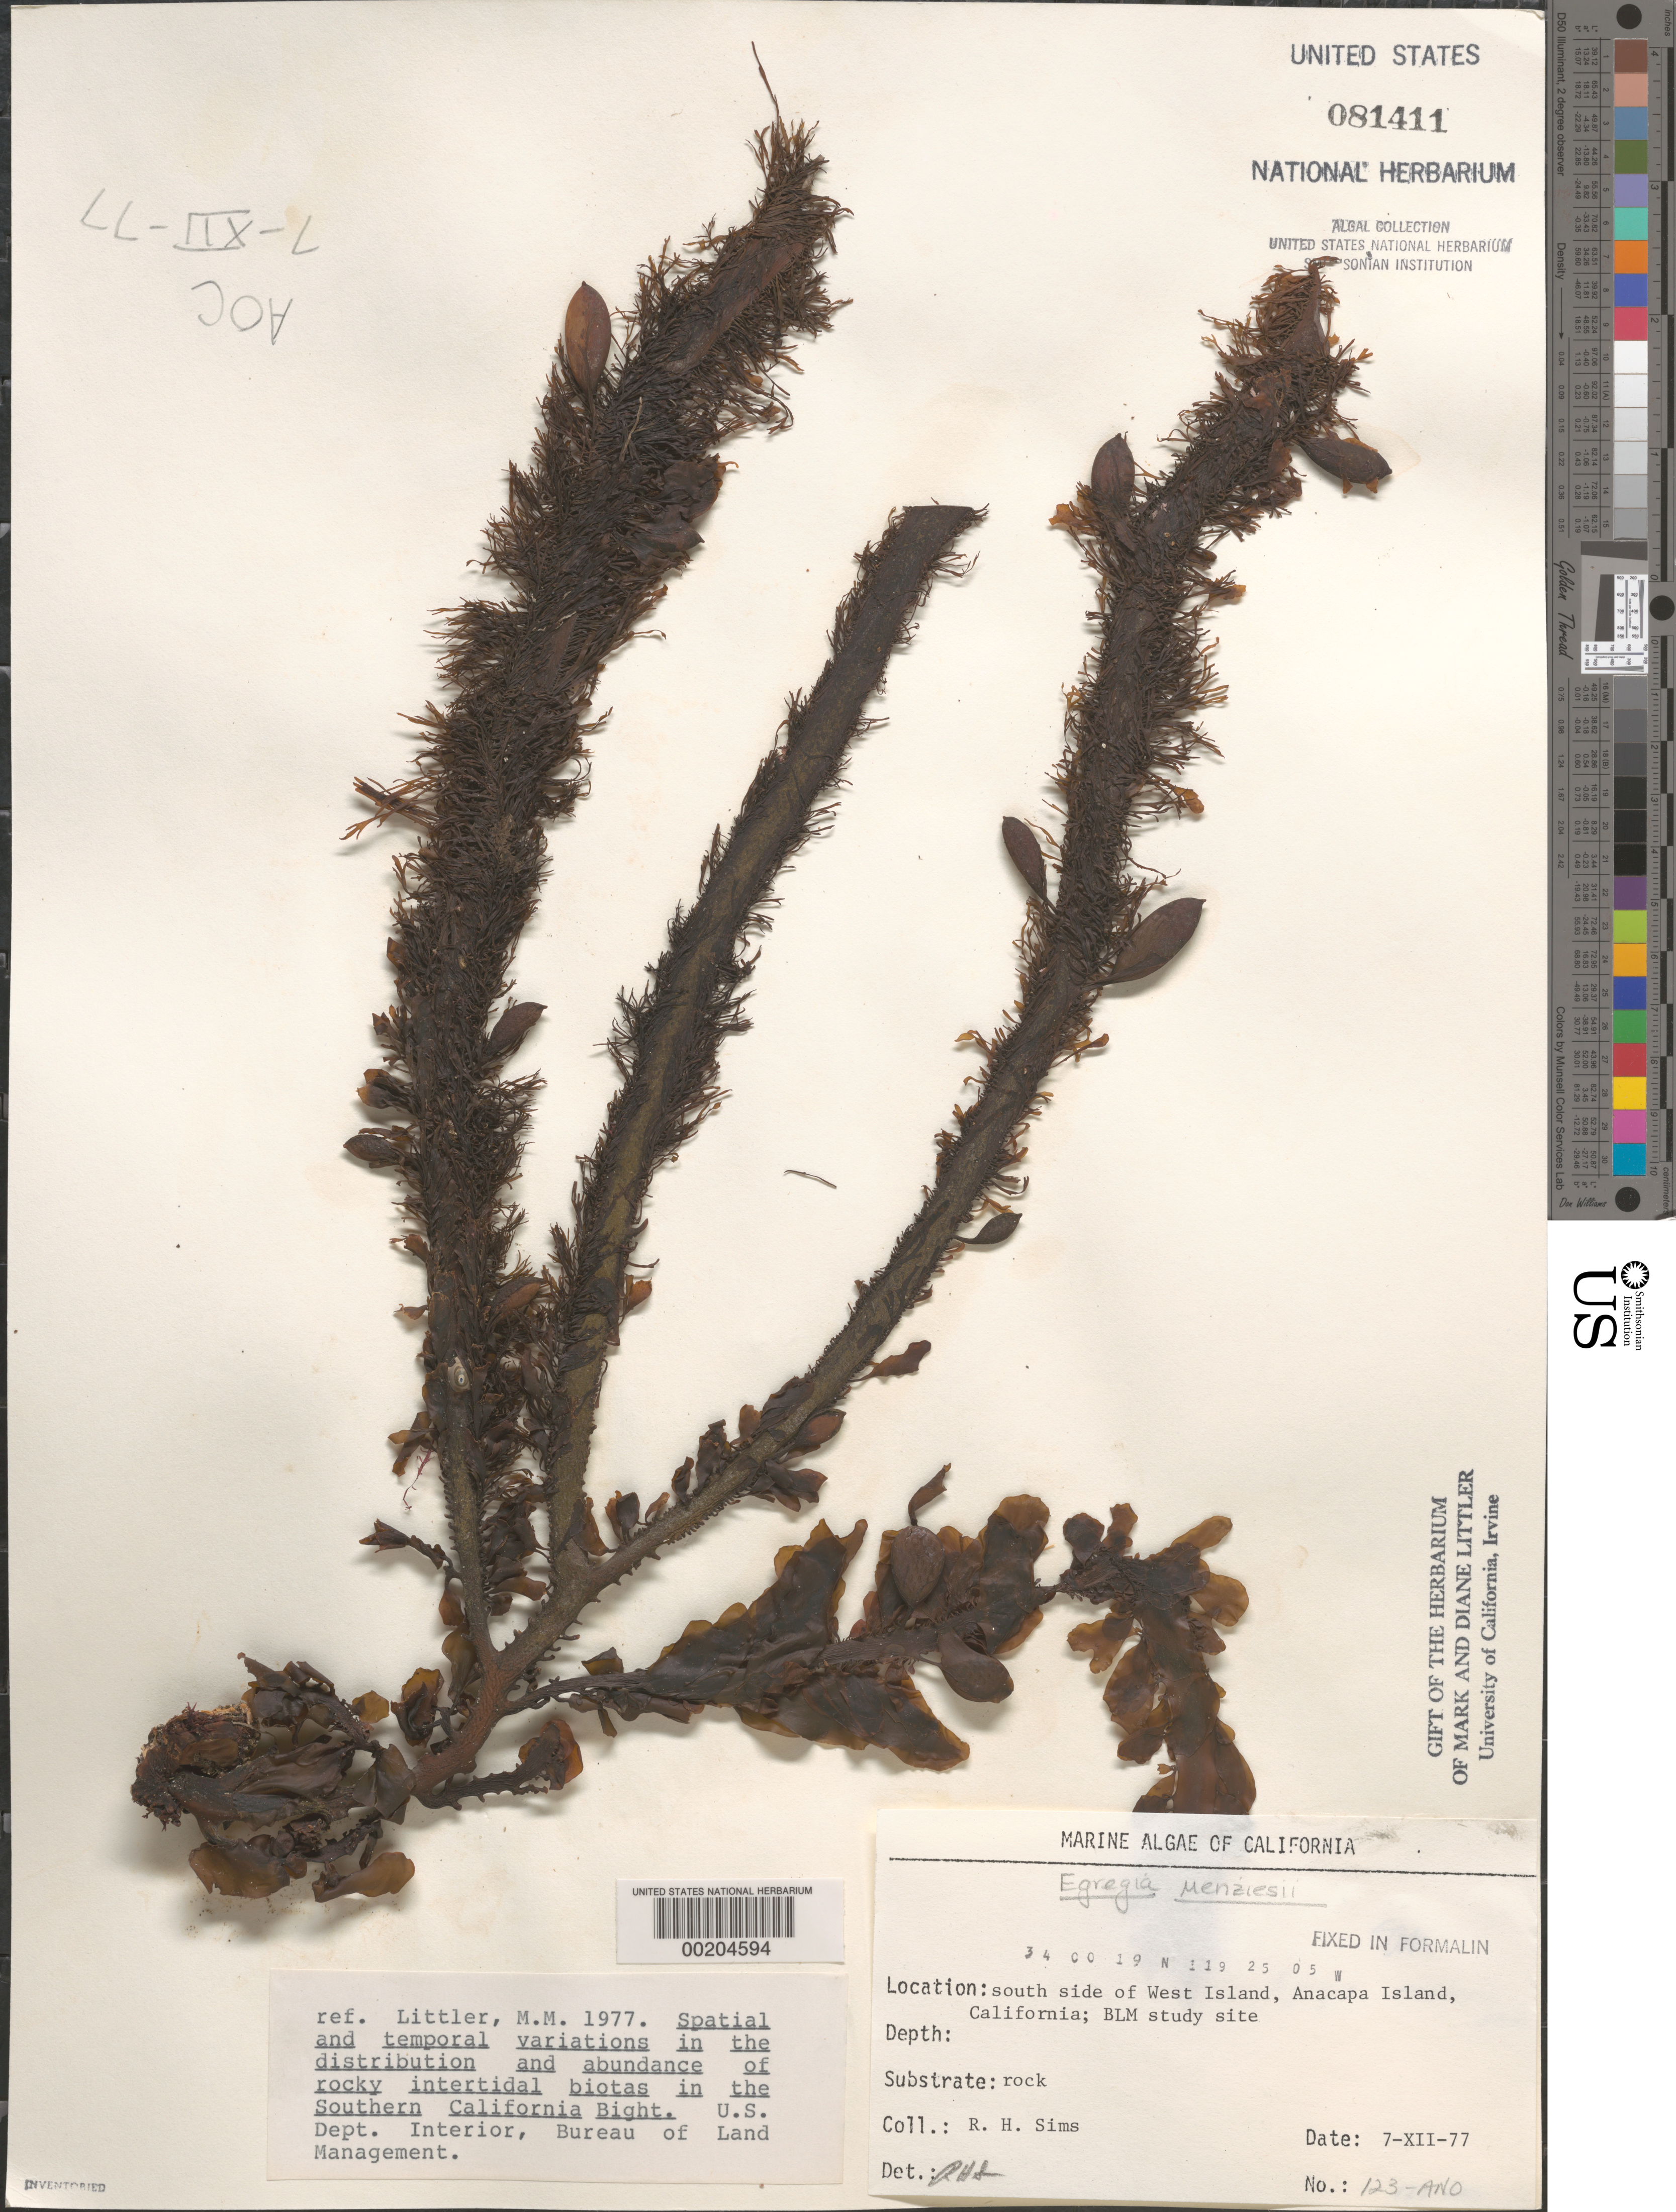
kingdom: Chromista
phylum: Ochrophyta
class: Phaeophyceae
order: Laminariales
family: Lessoniaceae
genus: Egregia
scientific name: Egregia menziesii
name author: (Turner) Aresch.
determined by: Sims, Robert H.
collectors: R. H. Sims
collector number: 123-ANO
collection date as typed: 07 Dec 1977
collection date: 1977-12-07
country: United States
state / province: California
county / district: Ventura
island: Anacapa Island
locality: South side of west island, near Cat Rock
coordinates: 34 00'19"N, 119 25'05"W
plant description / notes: BLM-SOCALBIGHT Rocky Intertidal Survey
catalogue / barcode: US 81411